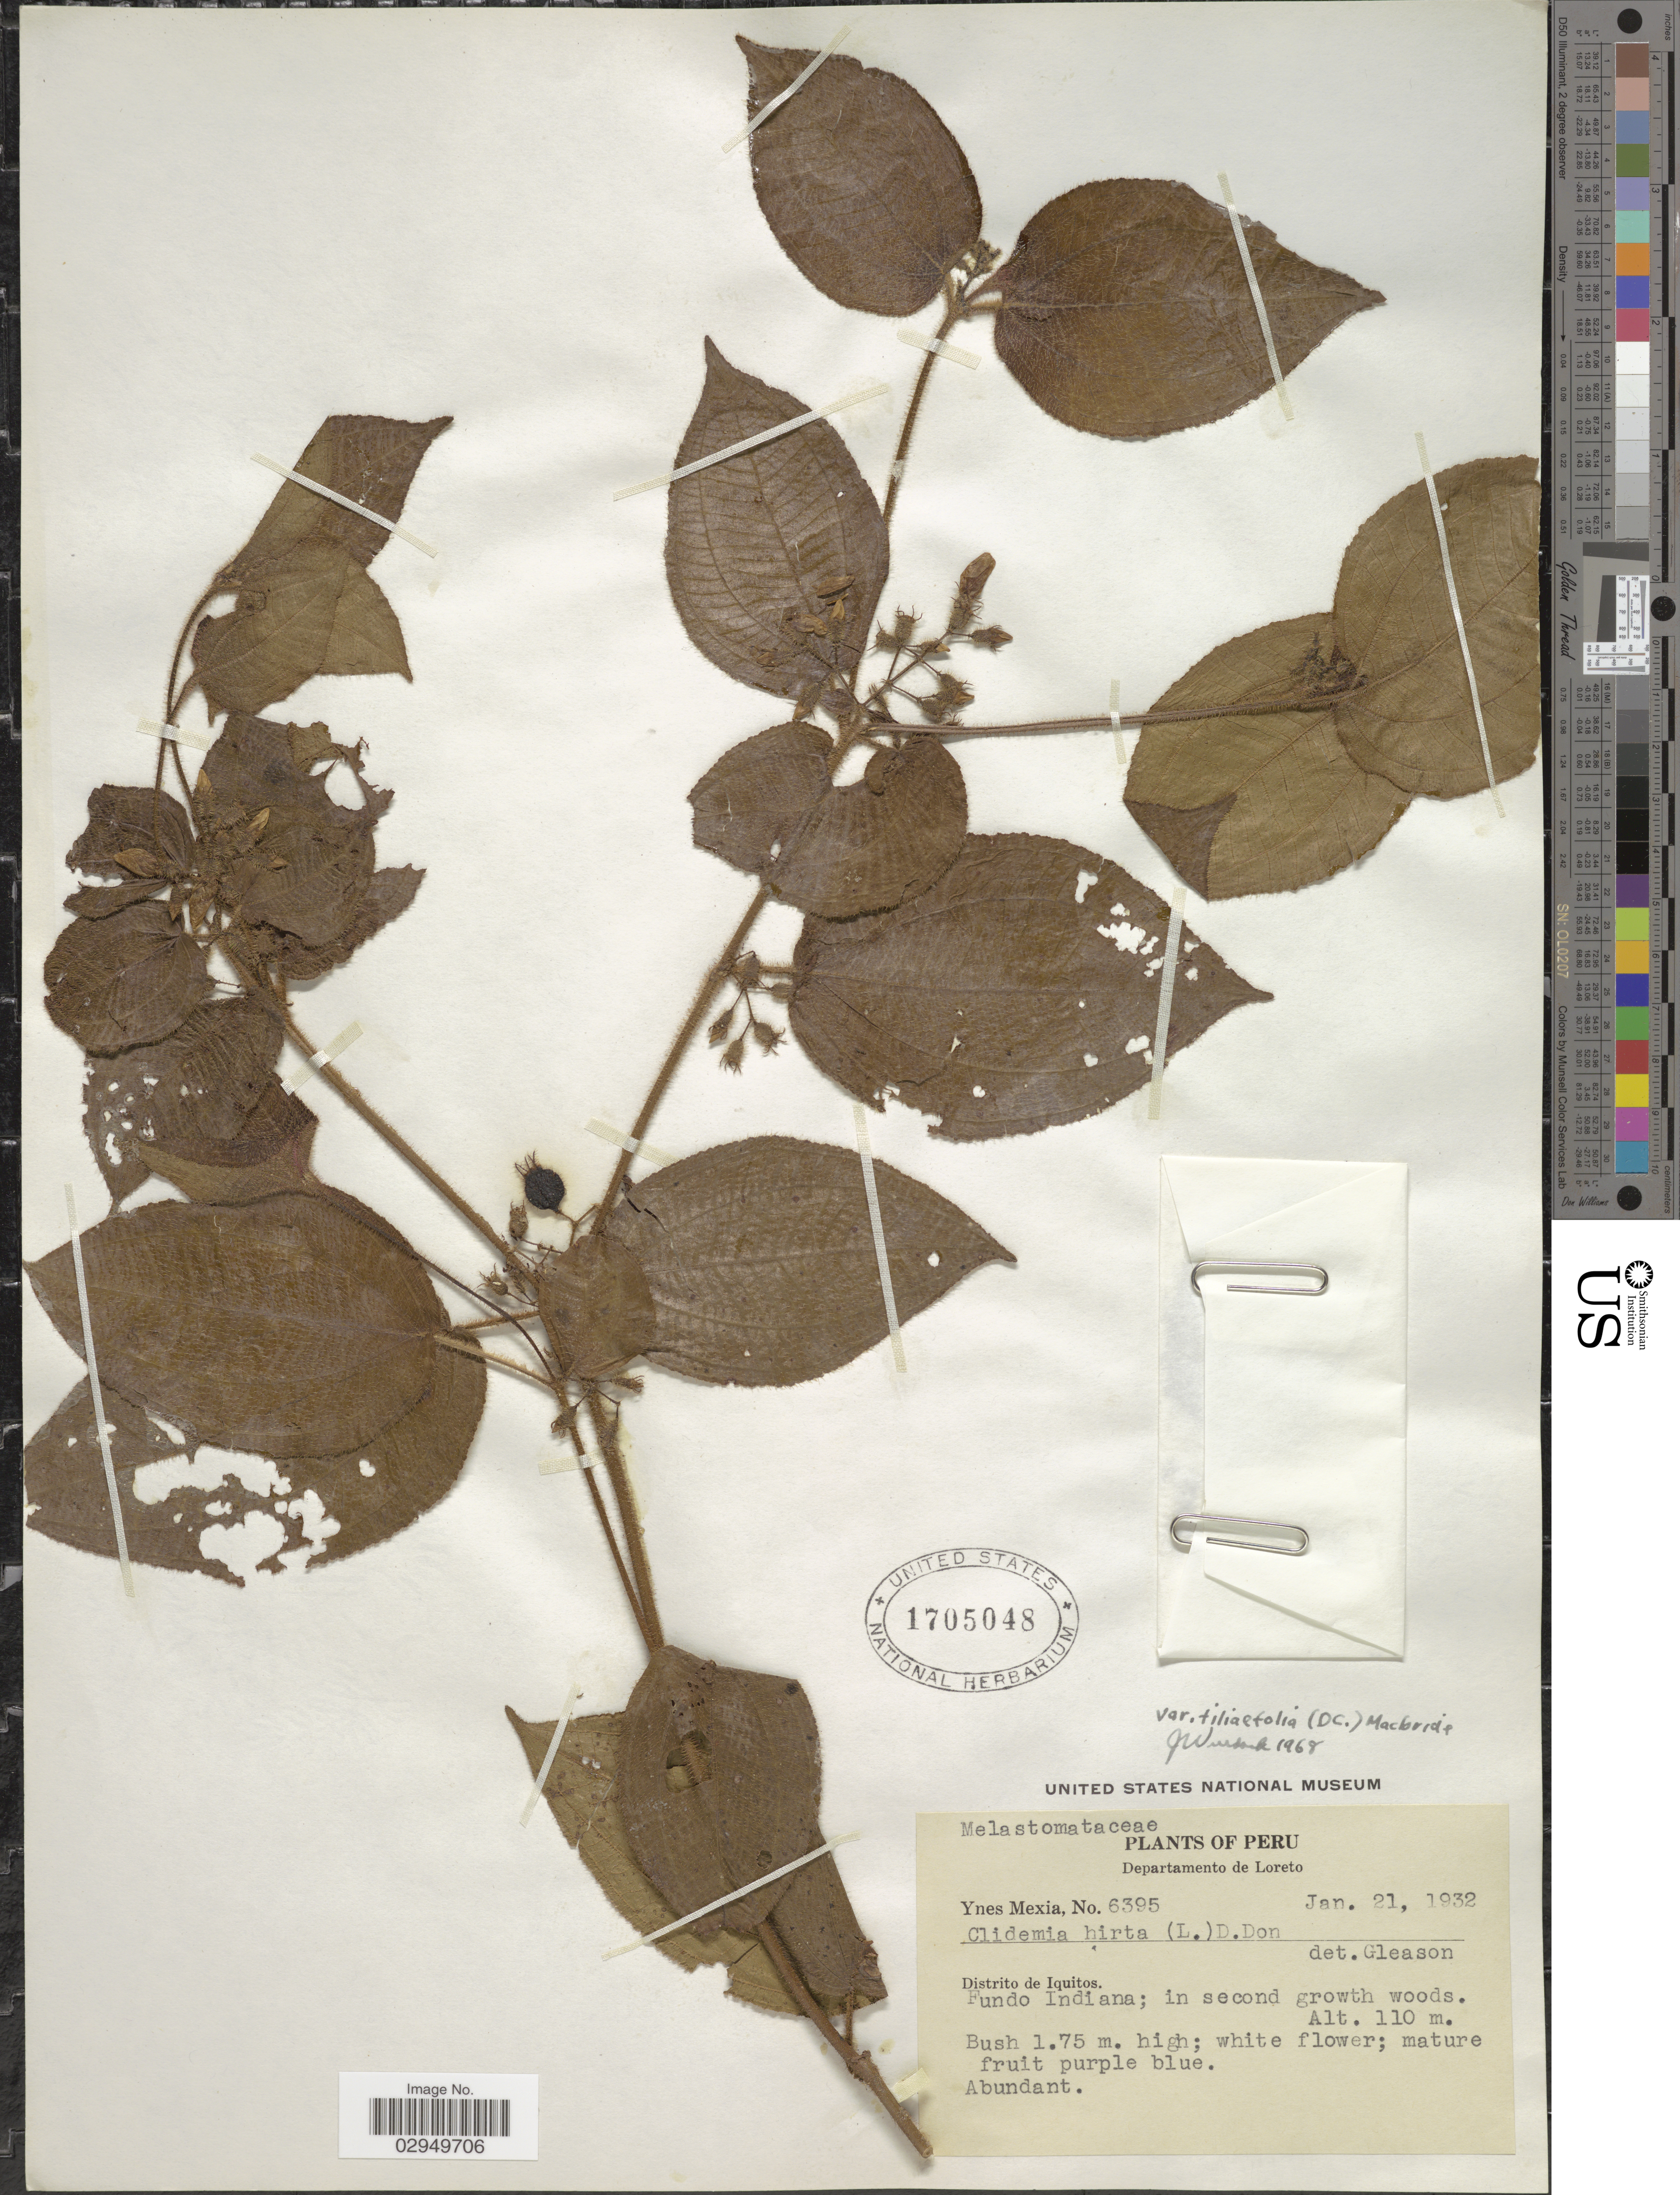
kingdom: Plantae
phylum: Tracheophyta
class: Magnoliopsida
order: Myrtales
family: Melastomataceae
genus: Clidemia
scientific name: Clidemia hirta var. tiliifolia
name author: (DC.) J.F. Macbr.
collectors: Y. Mexia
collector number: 6395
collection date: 1932-01-21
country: Peru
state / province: Loreto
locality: Departamento de Loreto. Distrito de Iquitos. Fundo Indiana.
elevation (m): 110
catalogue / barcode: US 1705048